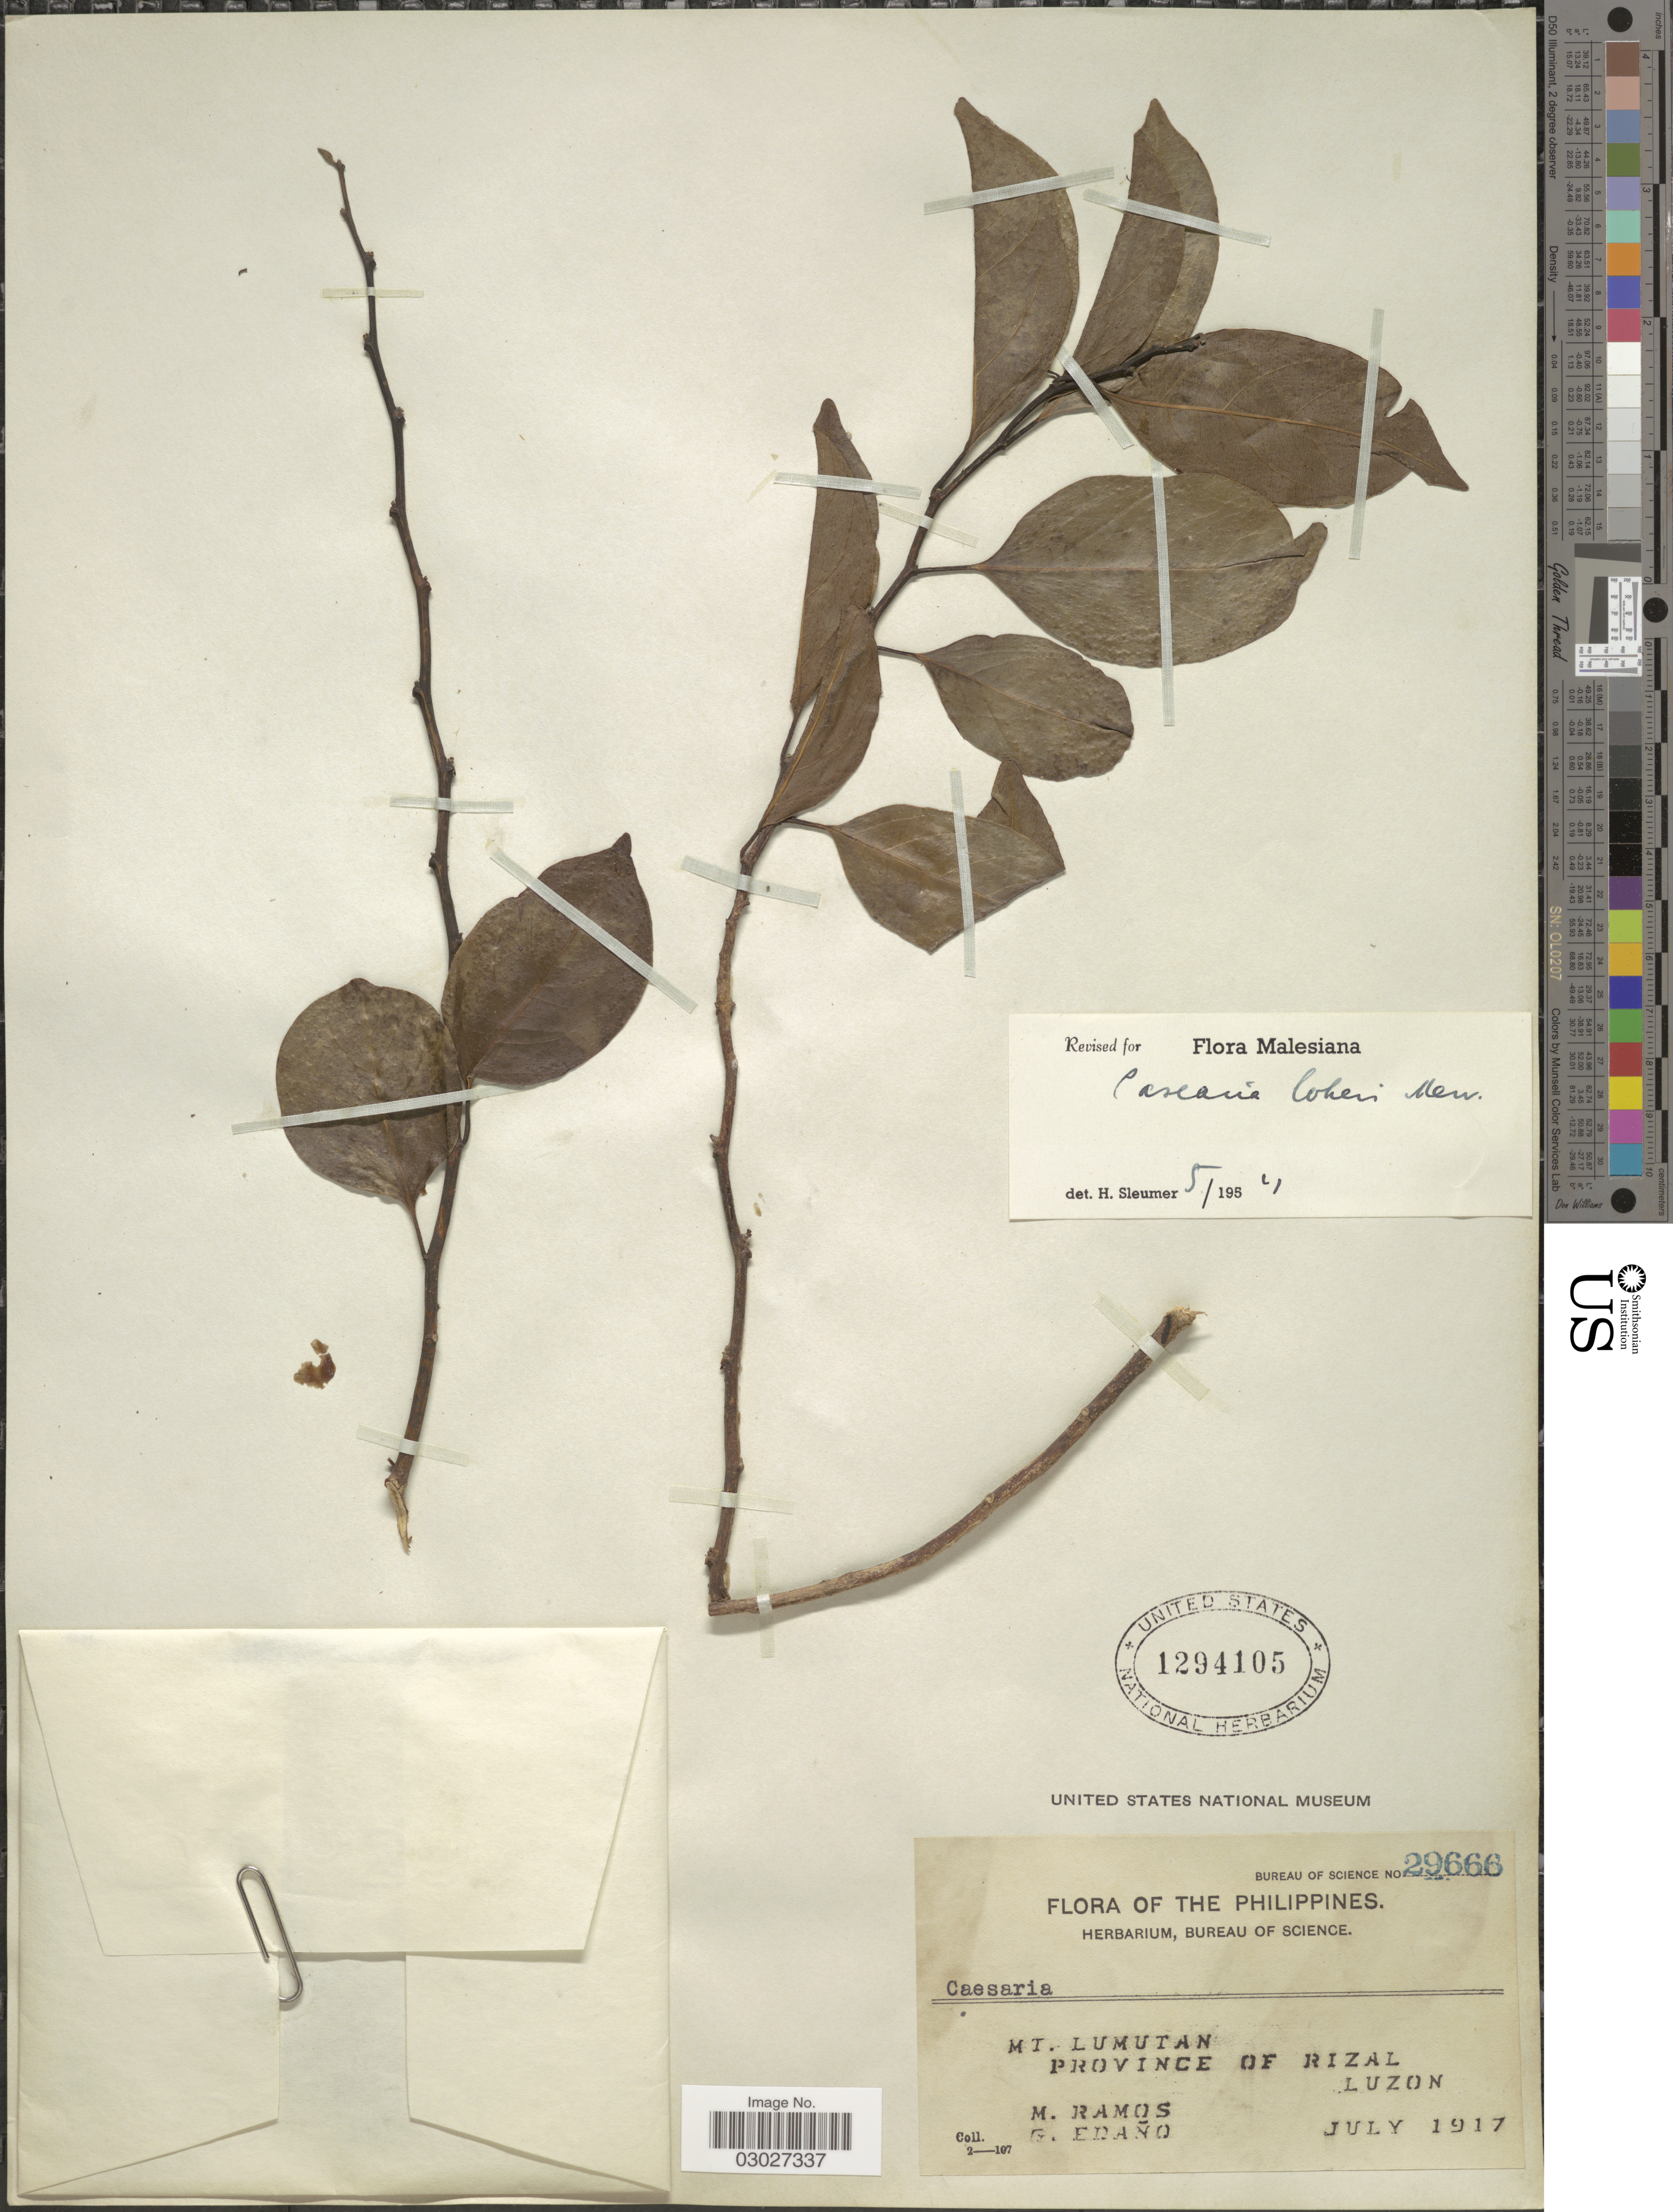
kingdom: Plantae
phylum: Tracheophyta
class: Magnoliopsida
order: Malpighiales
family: Salicaceae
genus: Casearia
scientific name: Casearia sp.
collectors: M. Ramos & G. Edaño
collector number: Bureau of science 29666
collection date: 1917-07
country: Philippines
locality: Mt. Lumutan, Province of Rizal, Luzon.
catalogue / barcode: US 1294105